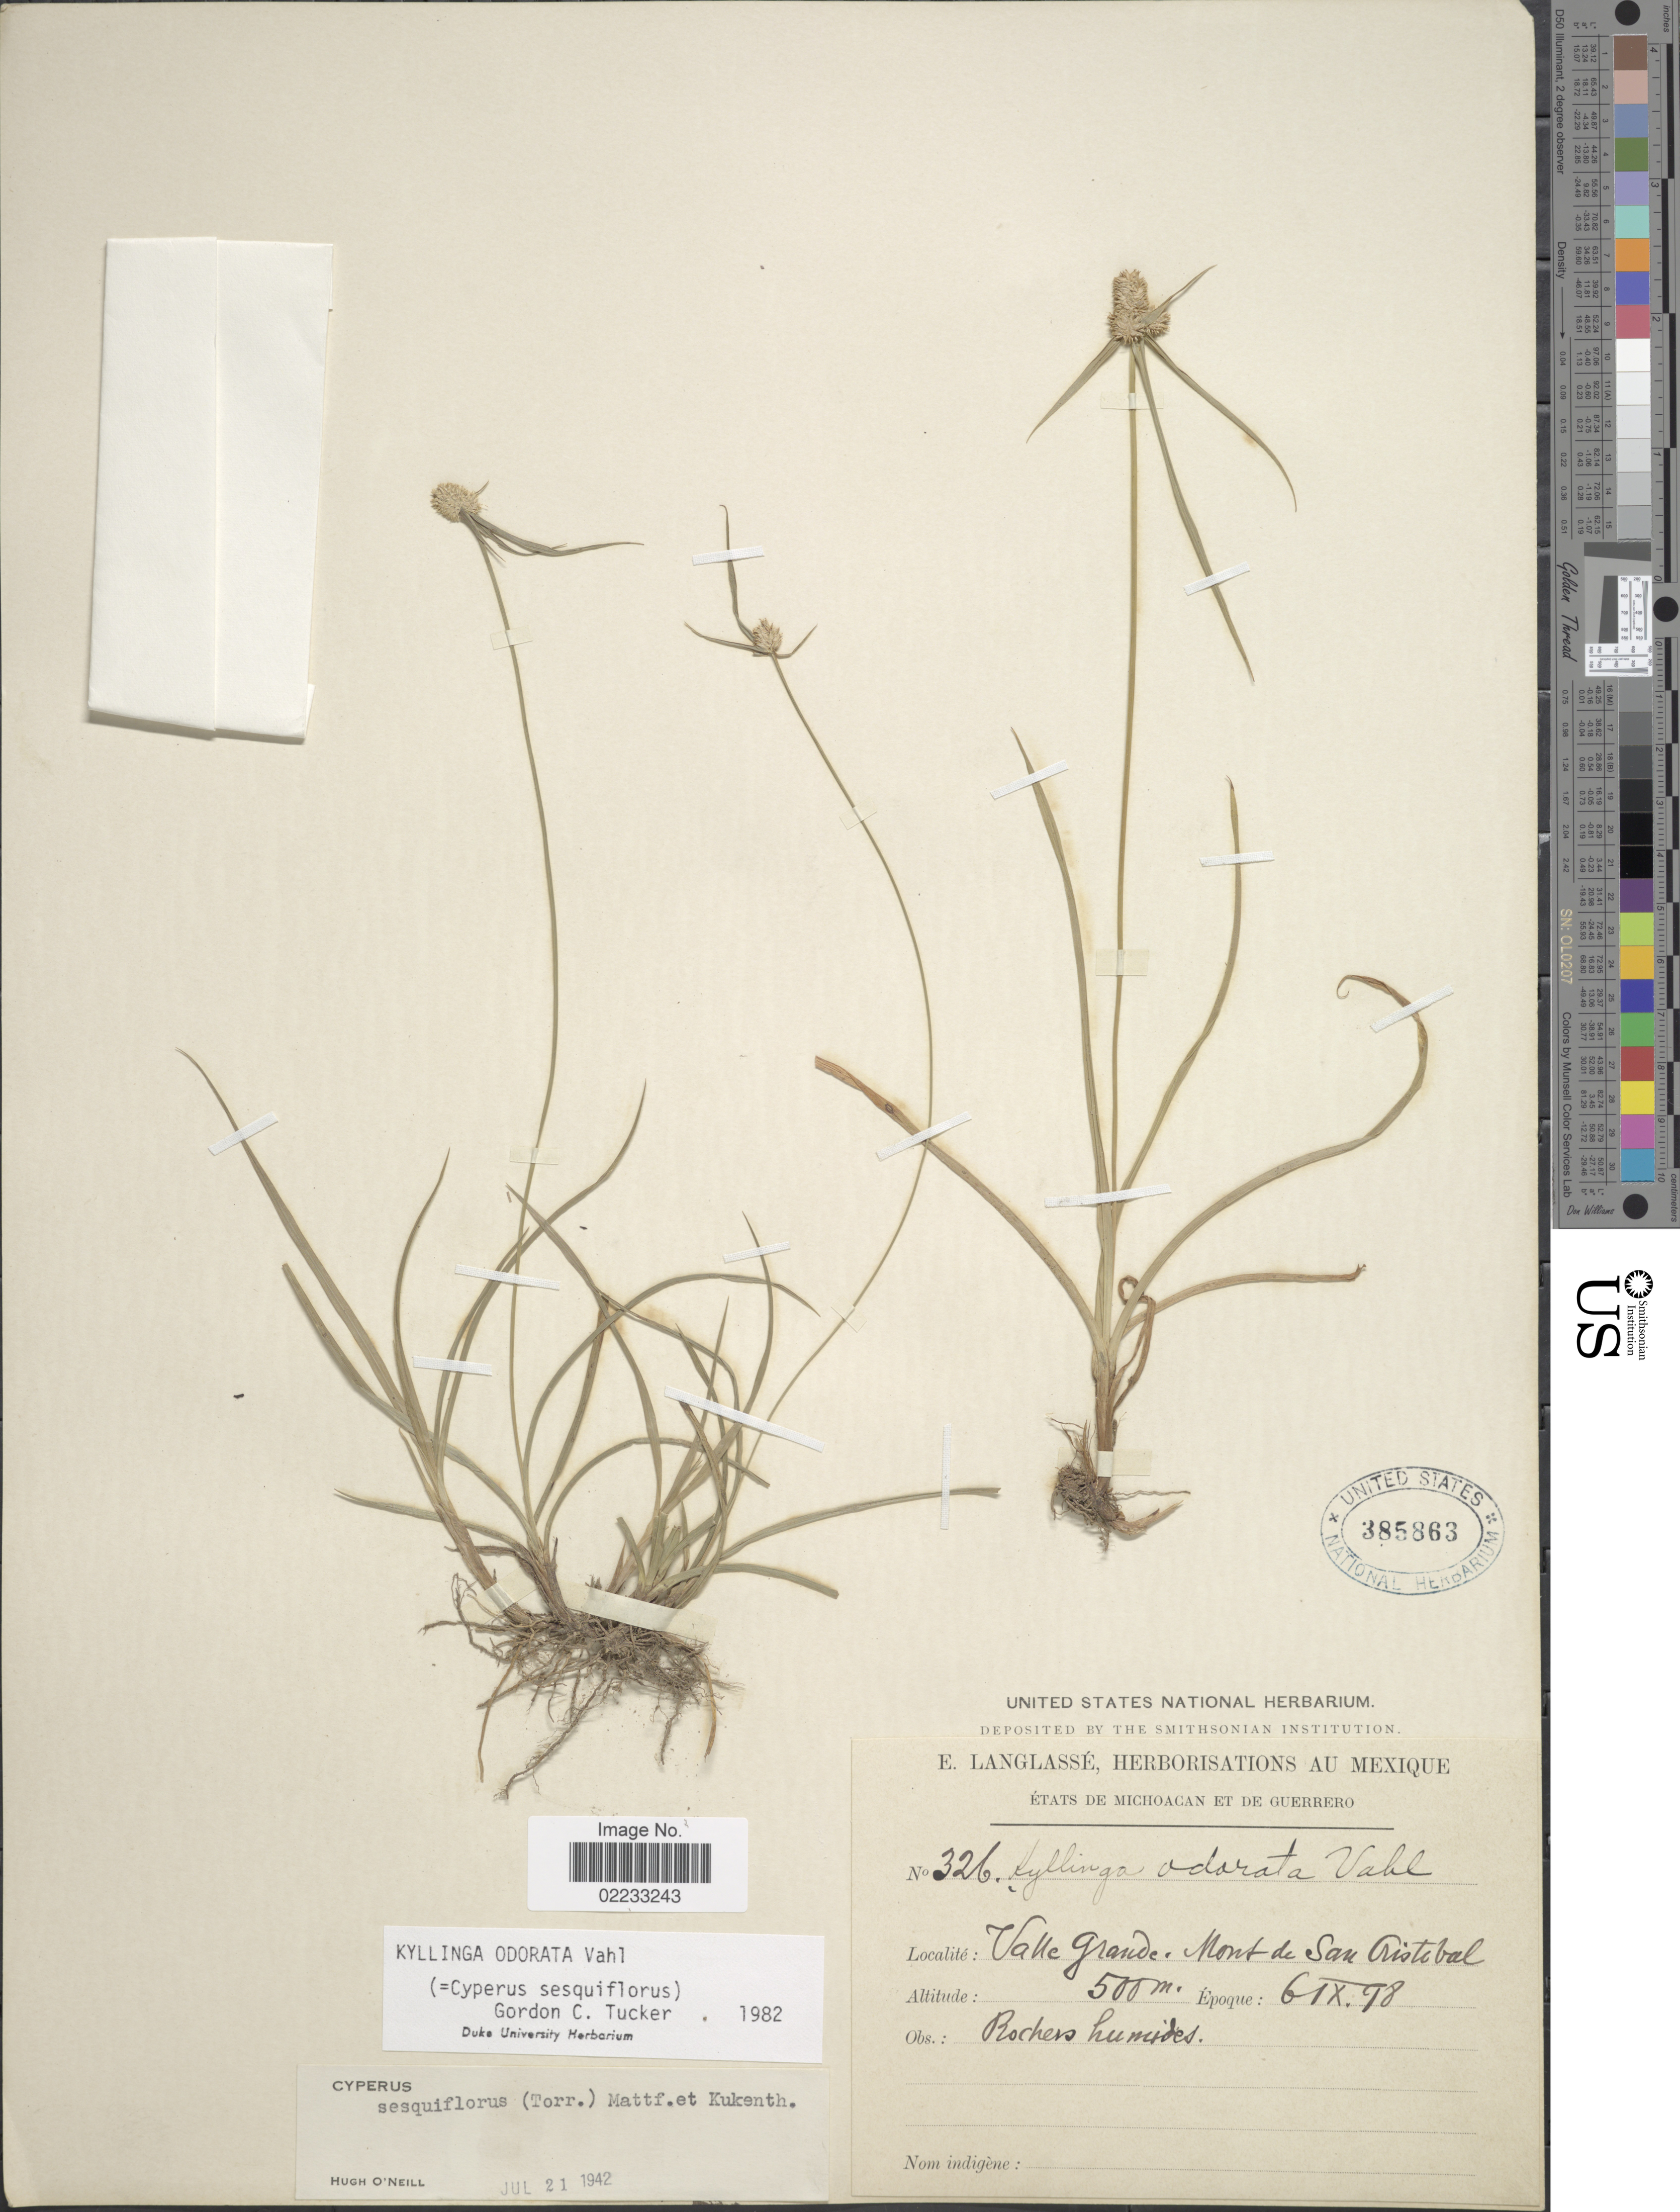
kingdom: Plantae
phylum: Tracheophyta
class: Liliopsida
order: Poales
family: Cyperaceae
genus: Cyperus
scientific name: Cyperus sesquiflorus subsp. sesquiflorus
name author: (Torr.) Mattf. & Kük.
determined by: Tucker, G. C.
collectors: E. Langlassé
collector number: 326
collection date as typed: Transcribed d/m/y: 6/9/98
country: Mexico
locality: Etats de Guerrero et de Michoacan, Valle Grande, Mont de San Cristobal.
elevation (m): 500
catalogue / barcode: US 385863